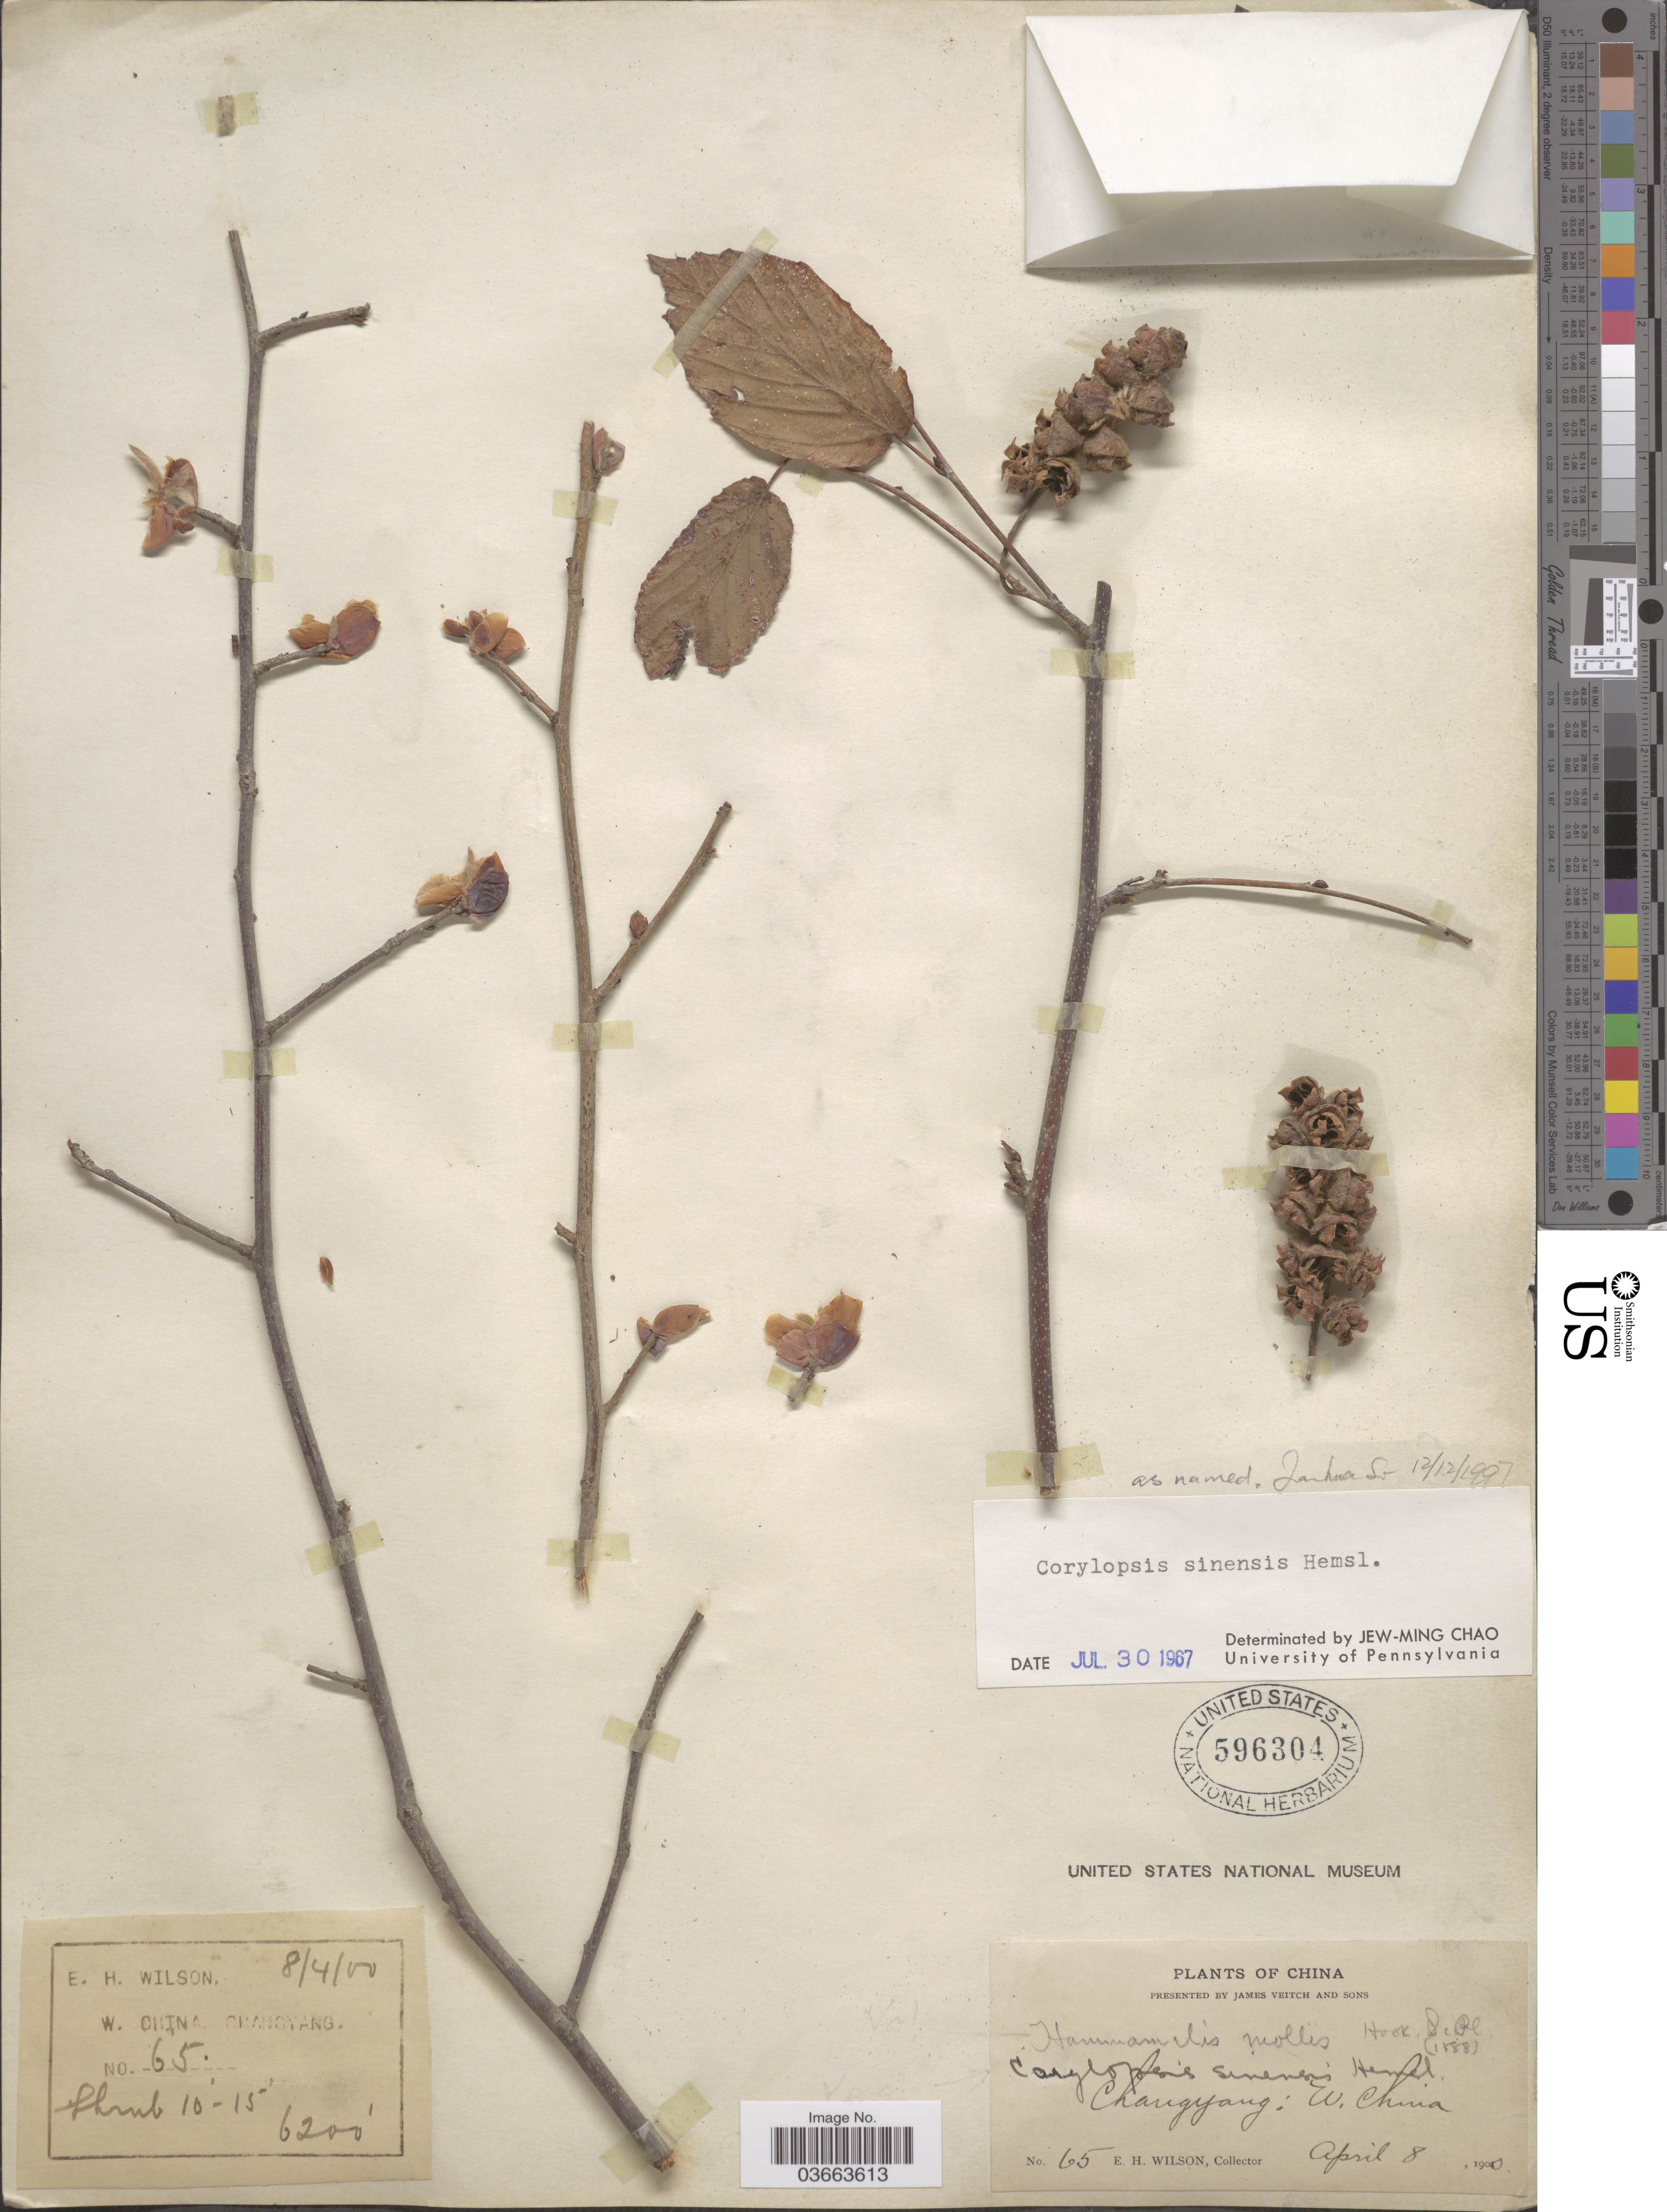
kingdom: Plantae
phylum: Tracheophyta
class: Magnoliopsida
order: Saxifragales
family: Hamamelidaceae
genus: Corylopsis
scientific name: Corylopsis sinensis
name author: Hemsl.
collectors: E. Wilson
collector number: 65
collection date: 1900-04-08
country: China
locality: Changyang: W. China.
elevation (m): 1890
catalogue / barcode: US 596304